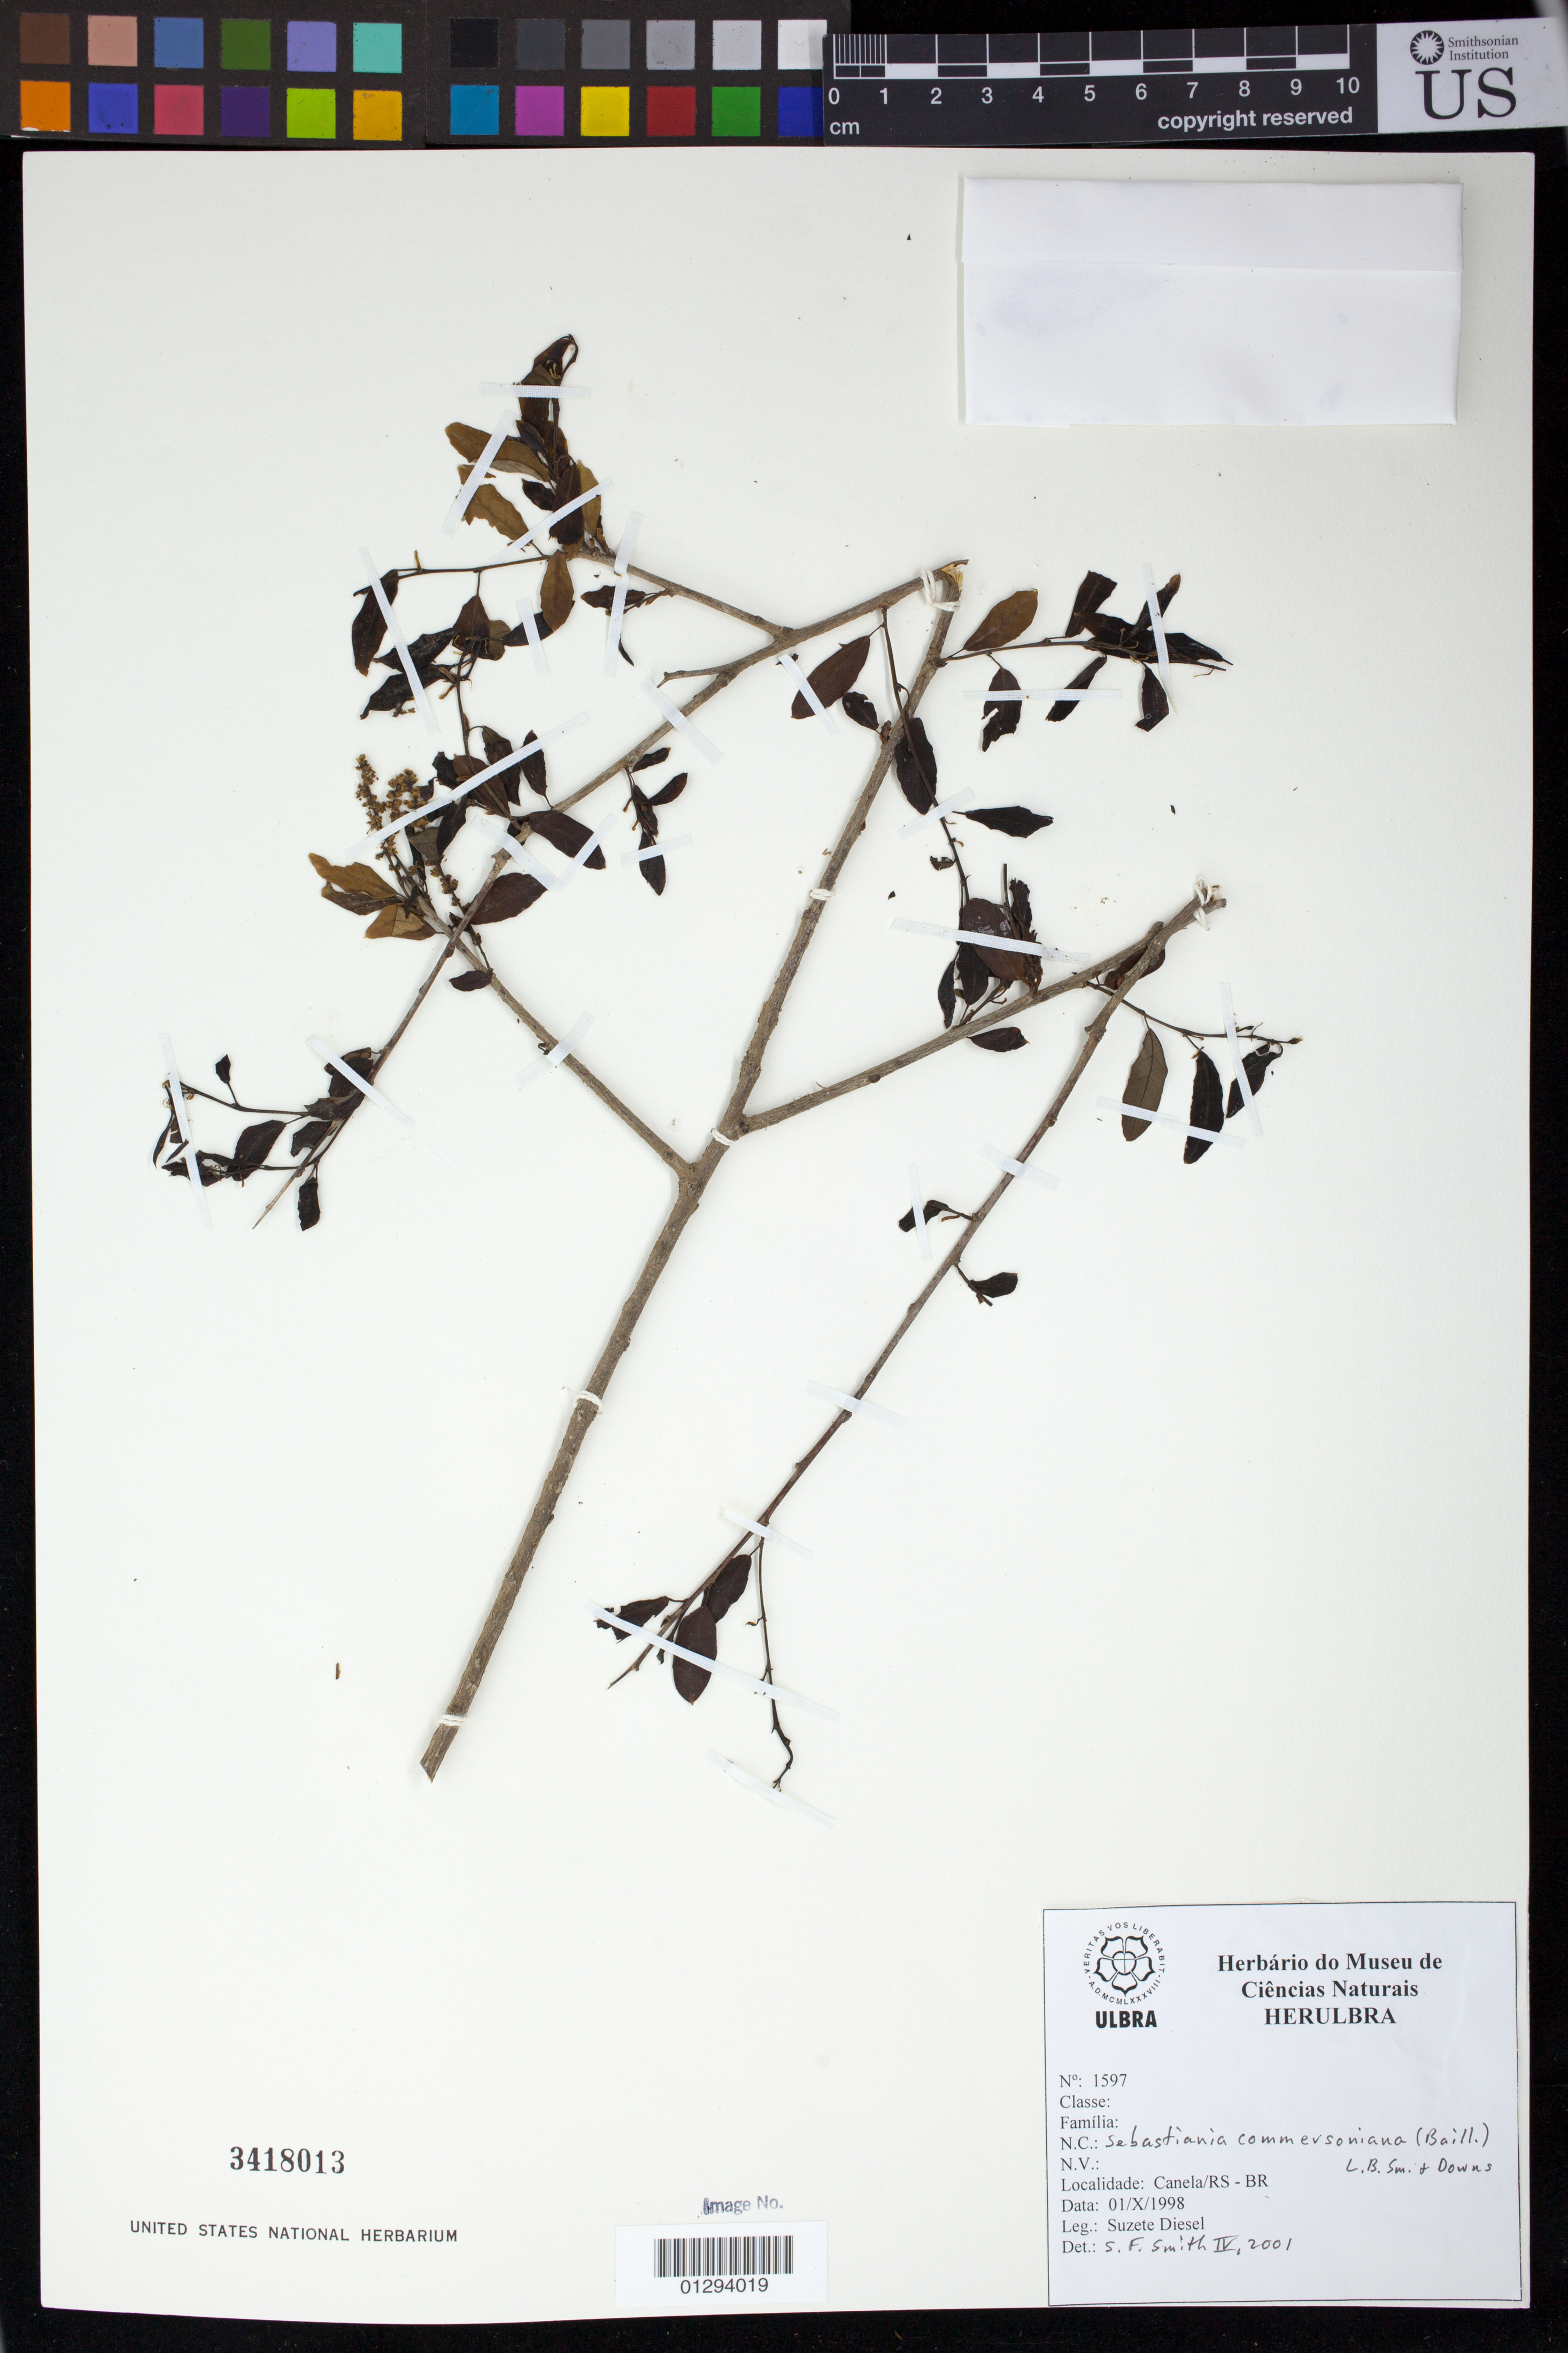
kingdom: Plantae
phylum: Tracheophyta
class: Magnoliopsida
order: Malpighiales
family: Euphorbiaceae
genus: Sebastiania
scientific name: Sebastiania commersoniana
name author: (Baill.) L.B. Sm. & Downs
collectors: S. Diesel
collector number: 1597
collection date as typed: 01 Oct 1998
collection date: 1998-10-01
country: Brazil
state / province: Rio Grande do Sul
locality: Canela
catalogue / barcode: US 3418013